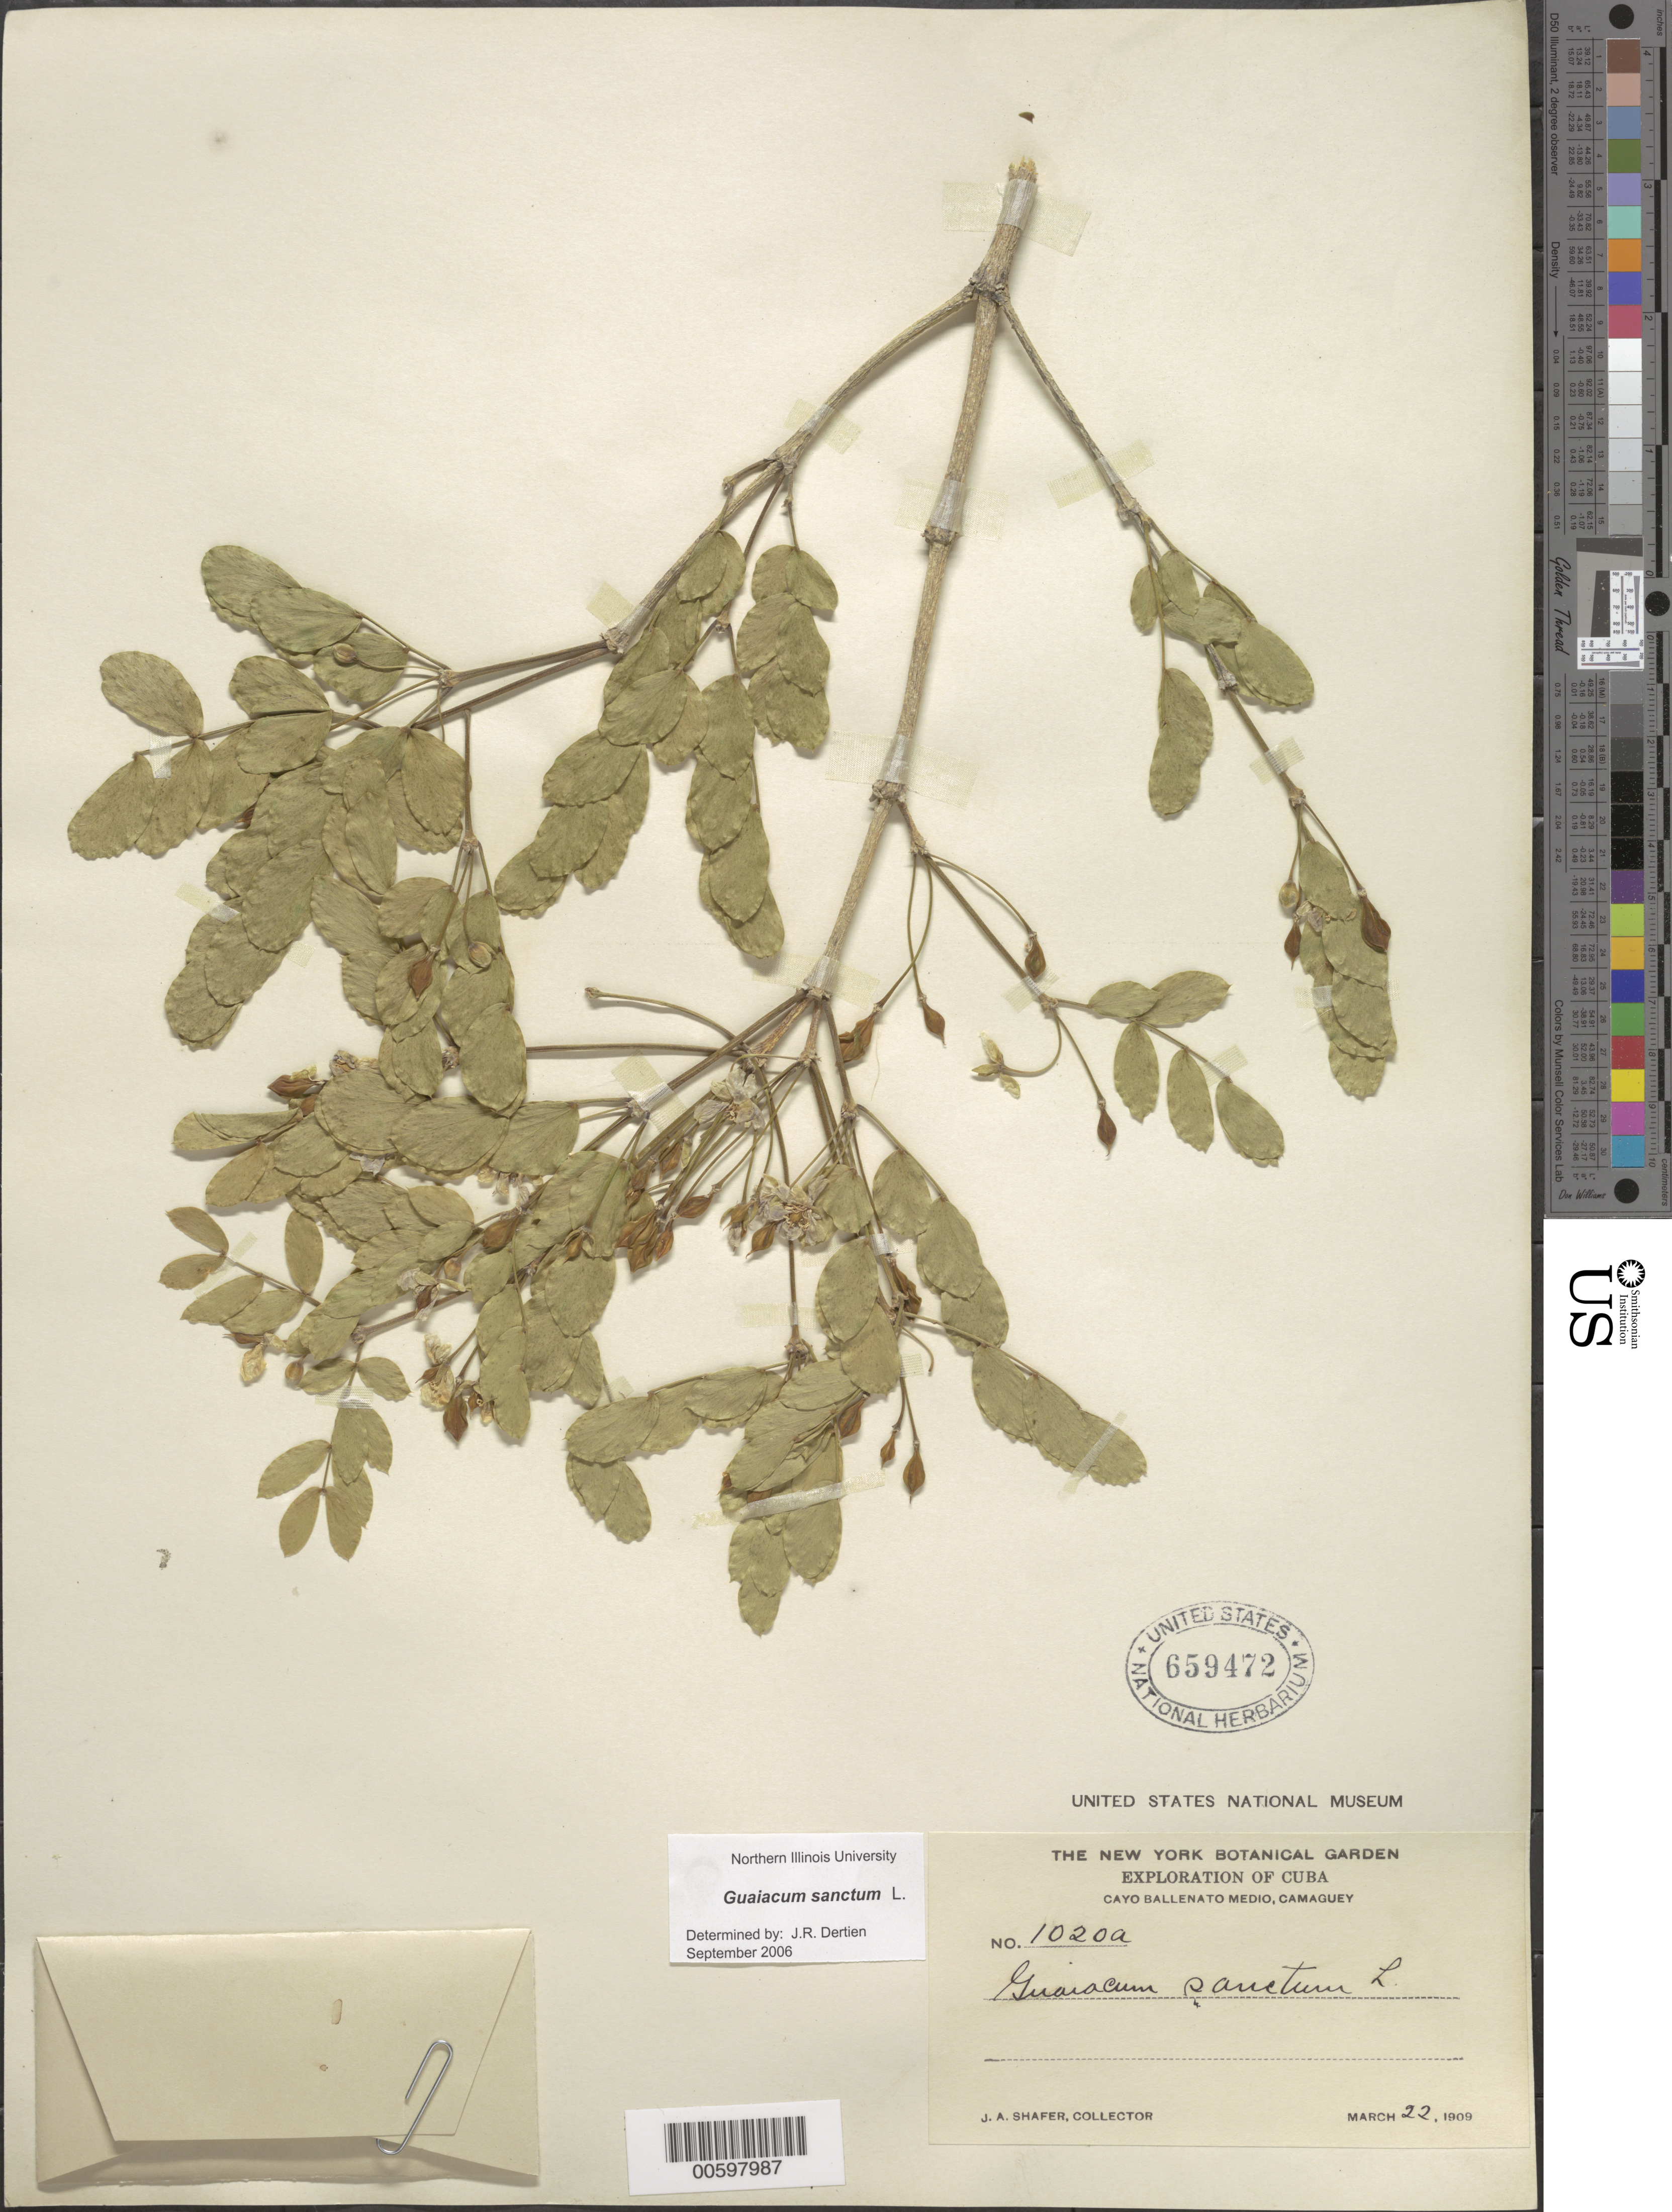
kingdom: Plantae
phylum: Tracheophyta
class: Magnoliopsida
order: Zygophyllales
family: Zygophyllaceae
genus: Guaiacum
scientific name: Guaiacum sanctum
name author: L.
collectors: J. A. Shafer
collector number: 1020a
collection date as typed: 22 Mar 1909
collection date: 1909-03-22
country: Cuba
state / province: Camagüey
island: Greater Antilles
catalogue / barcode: US 659472